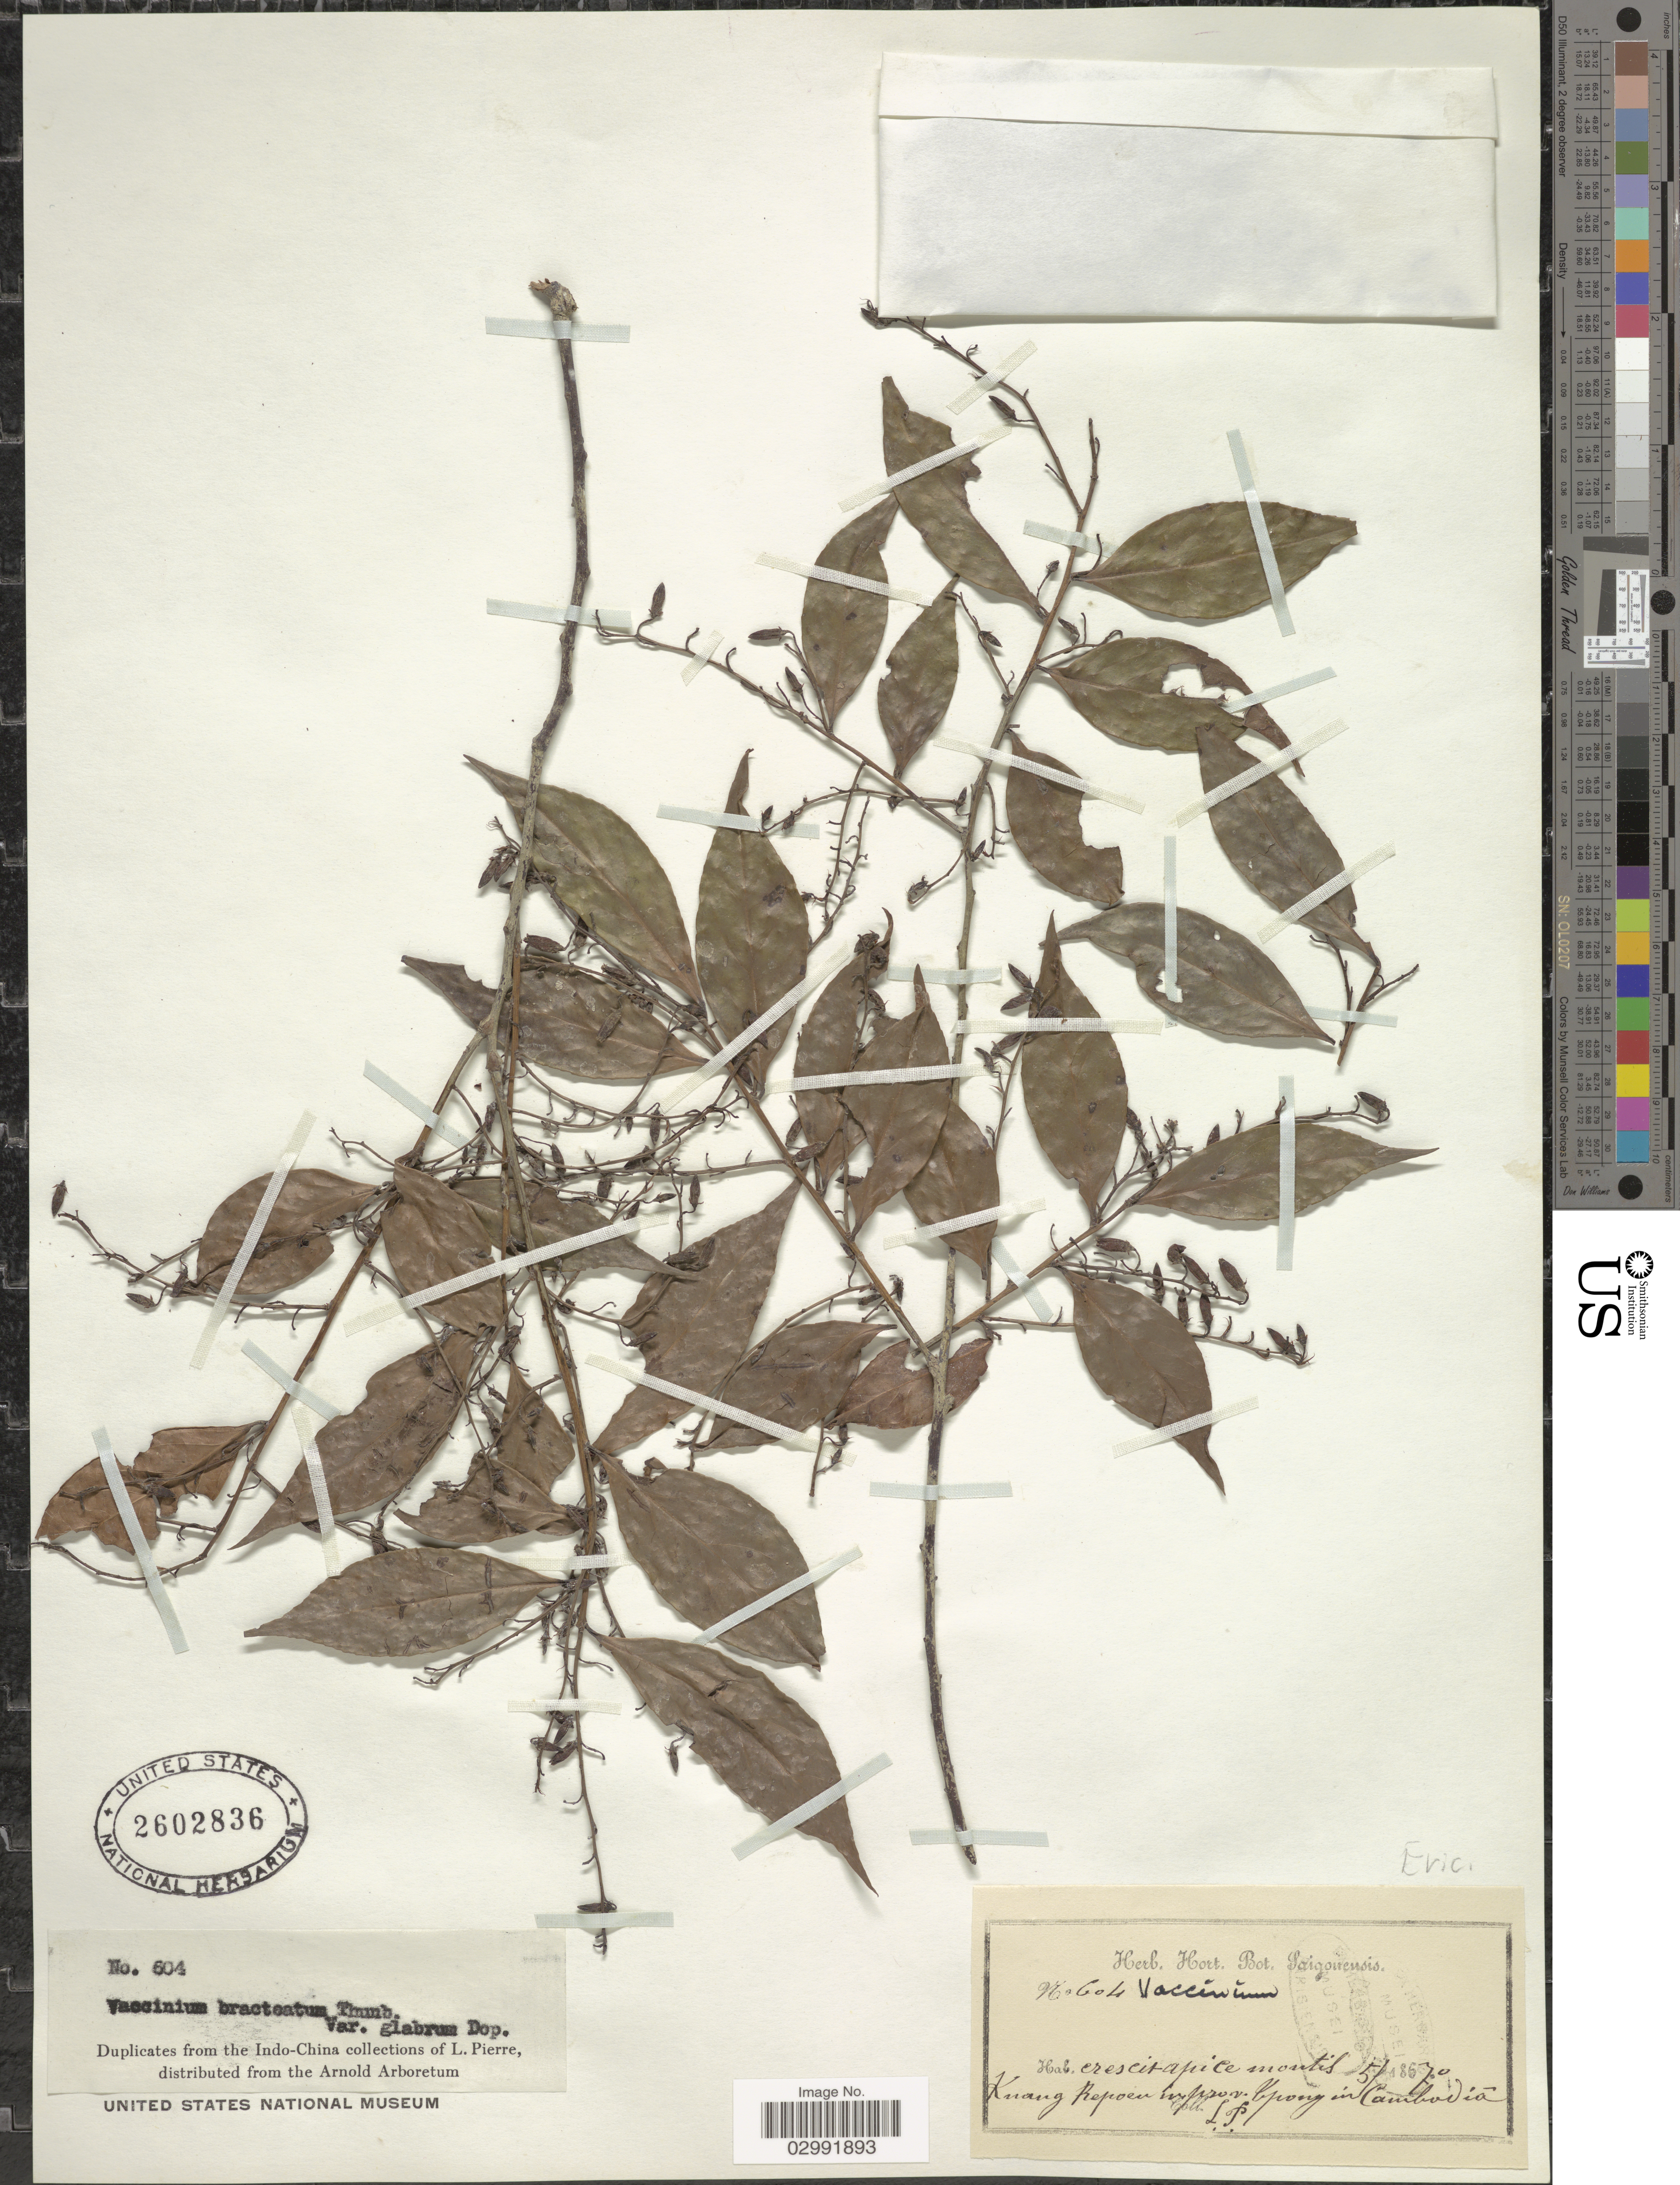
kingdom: Plantae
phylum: Tracheophyta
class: Magnoliopsida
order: Ericales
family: Ericaceae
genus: Vaccinium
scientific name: Vaccinium bracteatum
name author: Thunb.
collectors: L. Pierre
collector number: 604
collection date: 1870-05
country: Cambodia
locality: Kuang Repoeu [interpreted] in prov. Tpong in Cambodia.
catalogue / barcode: US 2602836